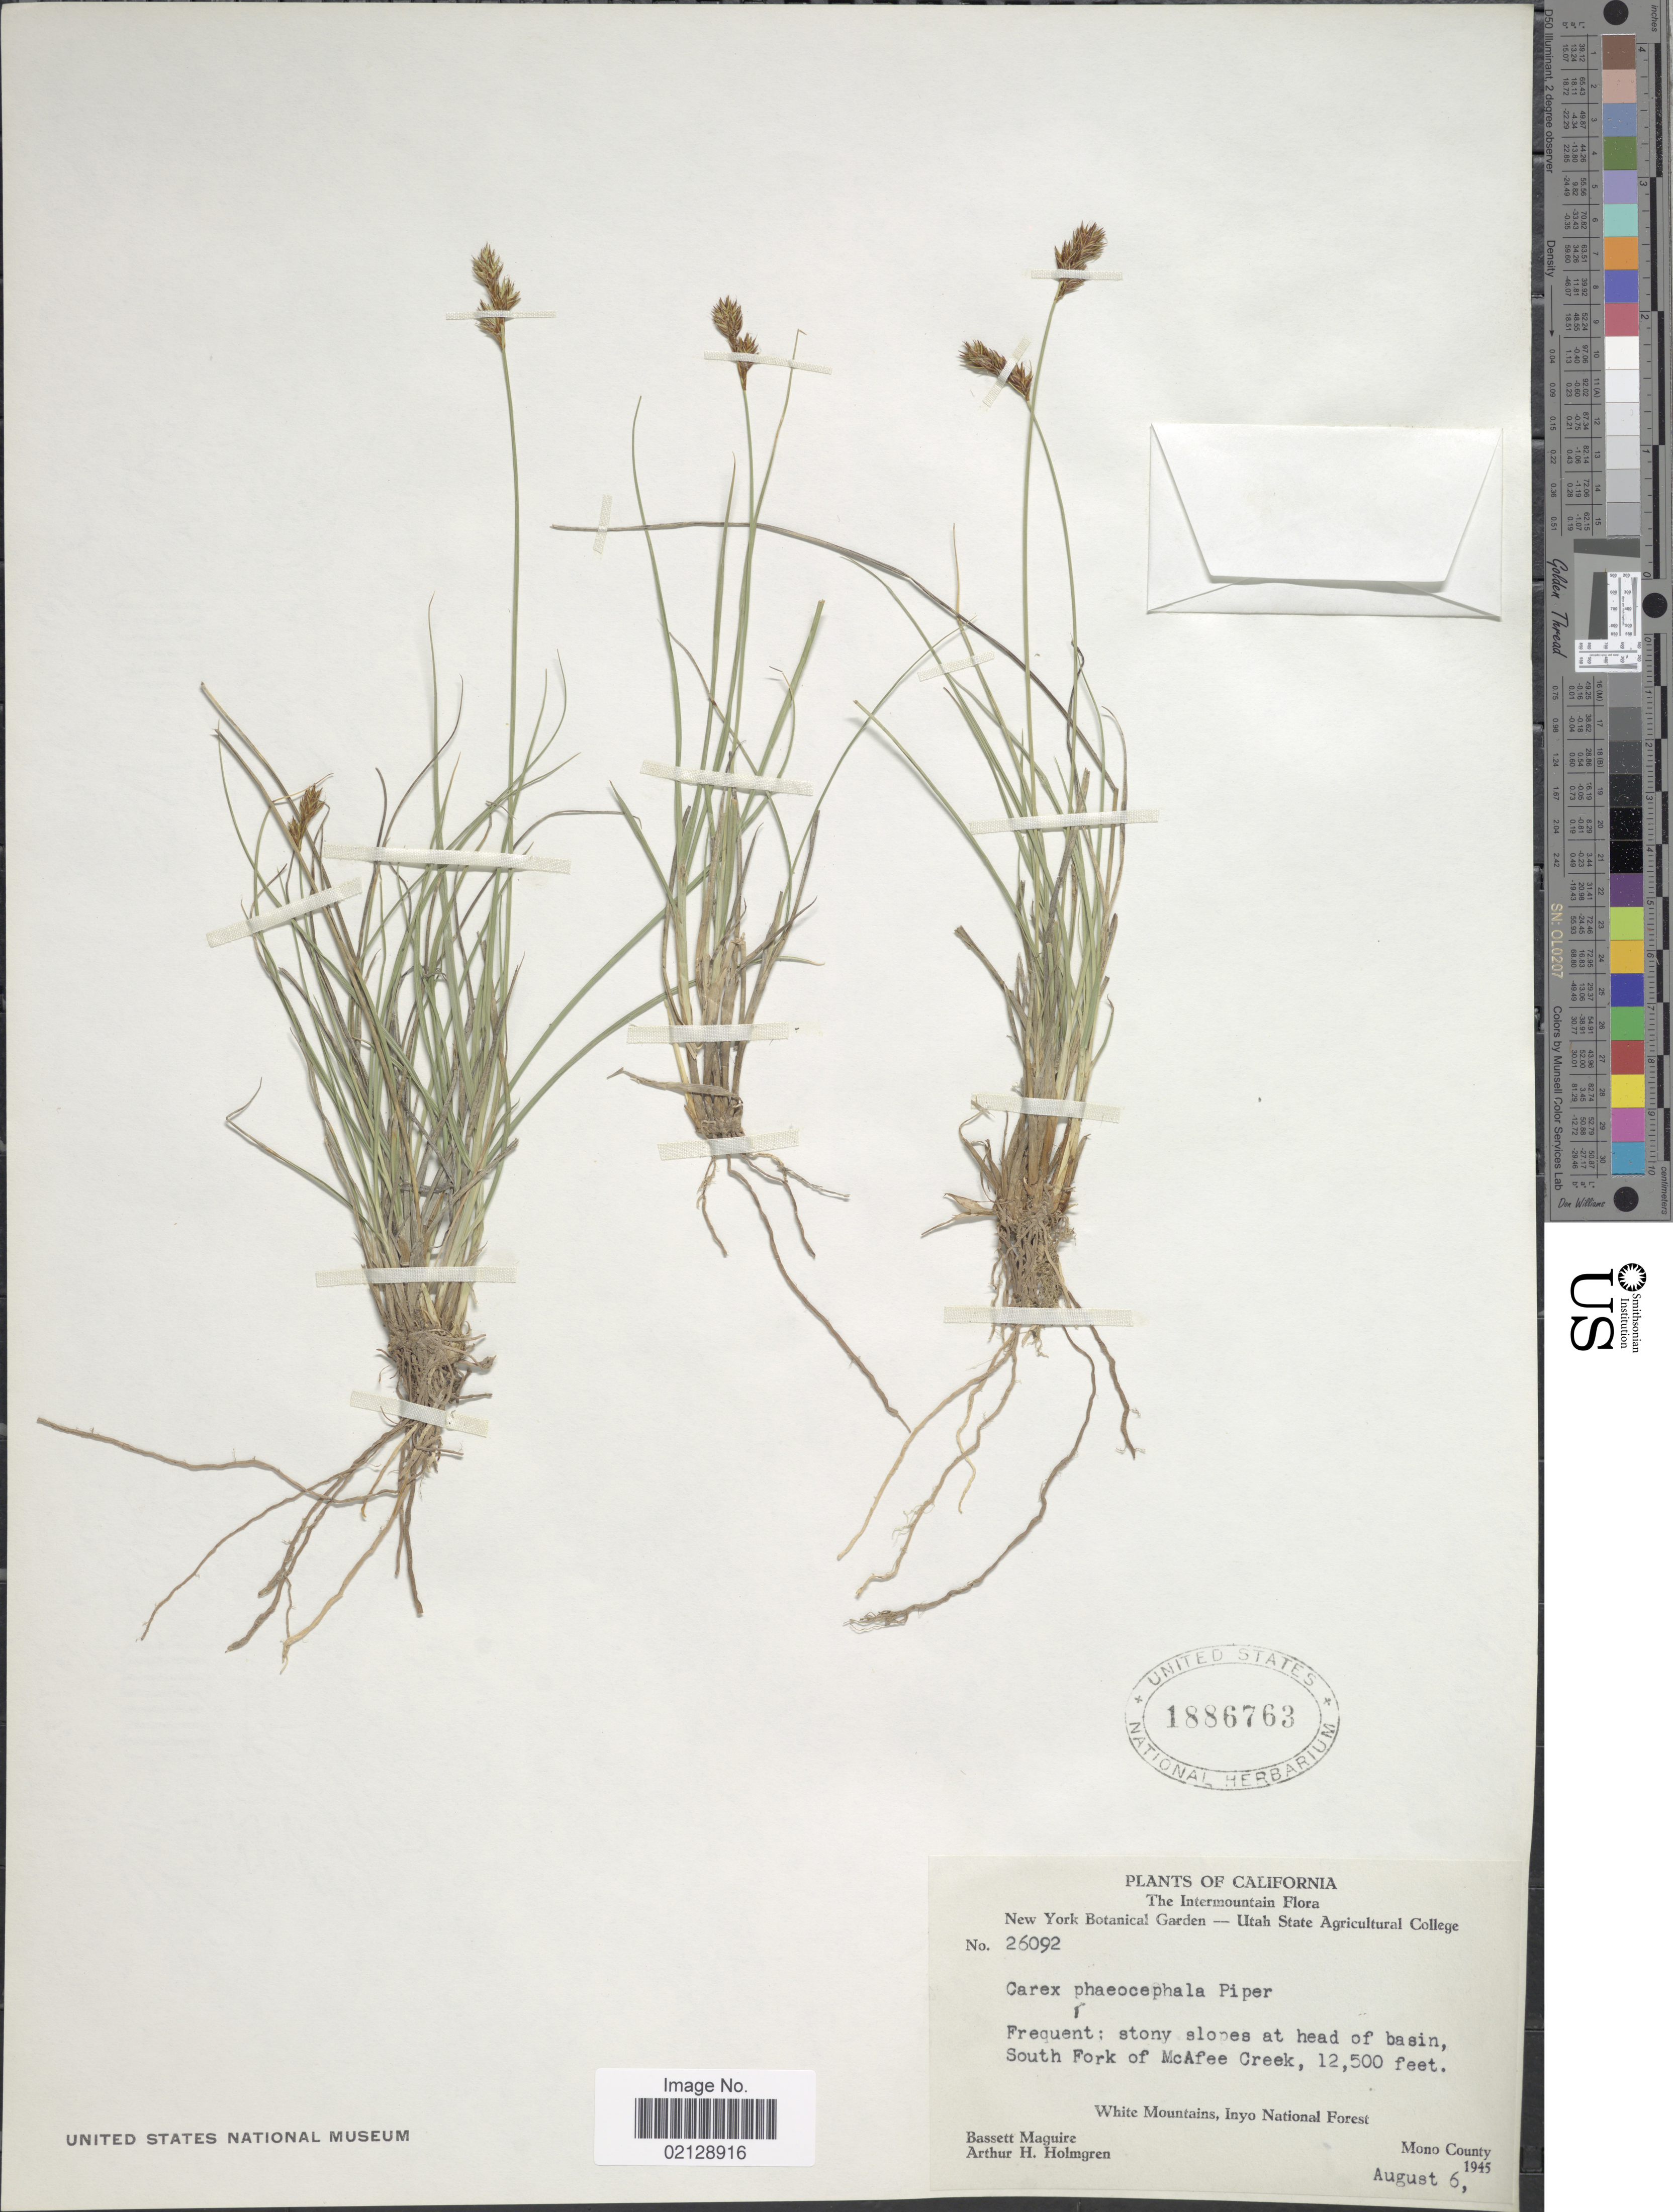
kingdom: Plantae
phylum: Tracheophyta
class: Liliopsida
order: Poales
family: Cyperaceae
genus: Carex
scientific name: Carex phaeocephala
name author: Piper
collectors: B. Maguire & A. H. Holmgren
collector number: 26092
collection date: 1945-08-06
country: United States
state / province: California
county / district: Mono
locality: The Intermountain, Stony slopes at head of basin, South Fork of McFee Creek, White Mountains, Inyo National Forest, Mono County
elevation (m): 3810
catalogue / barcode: US 1886763